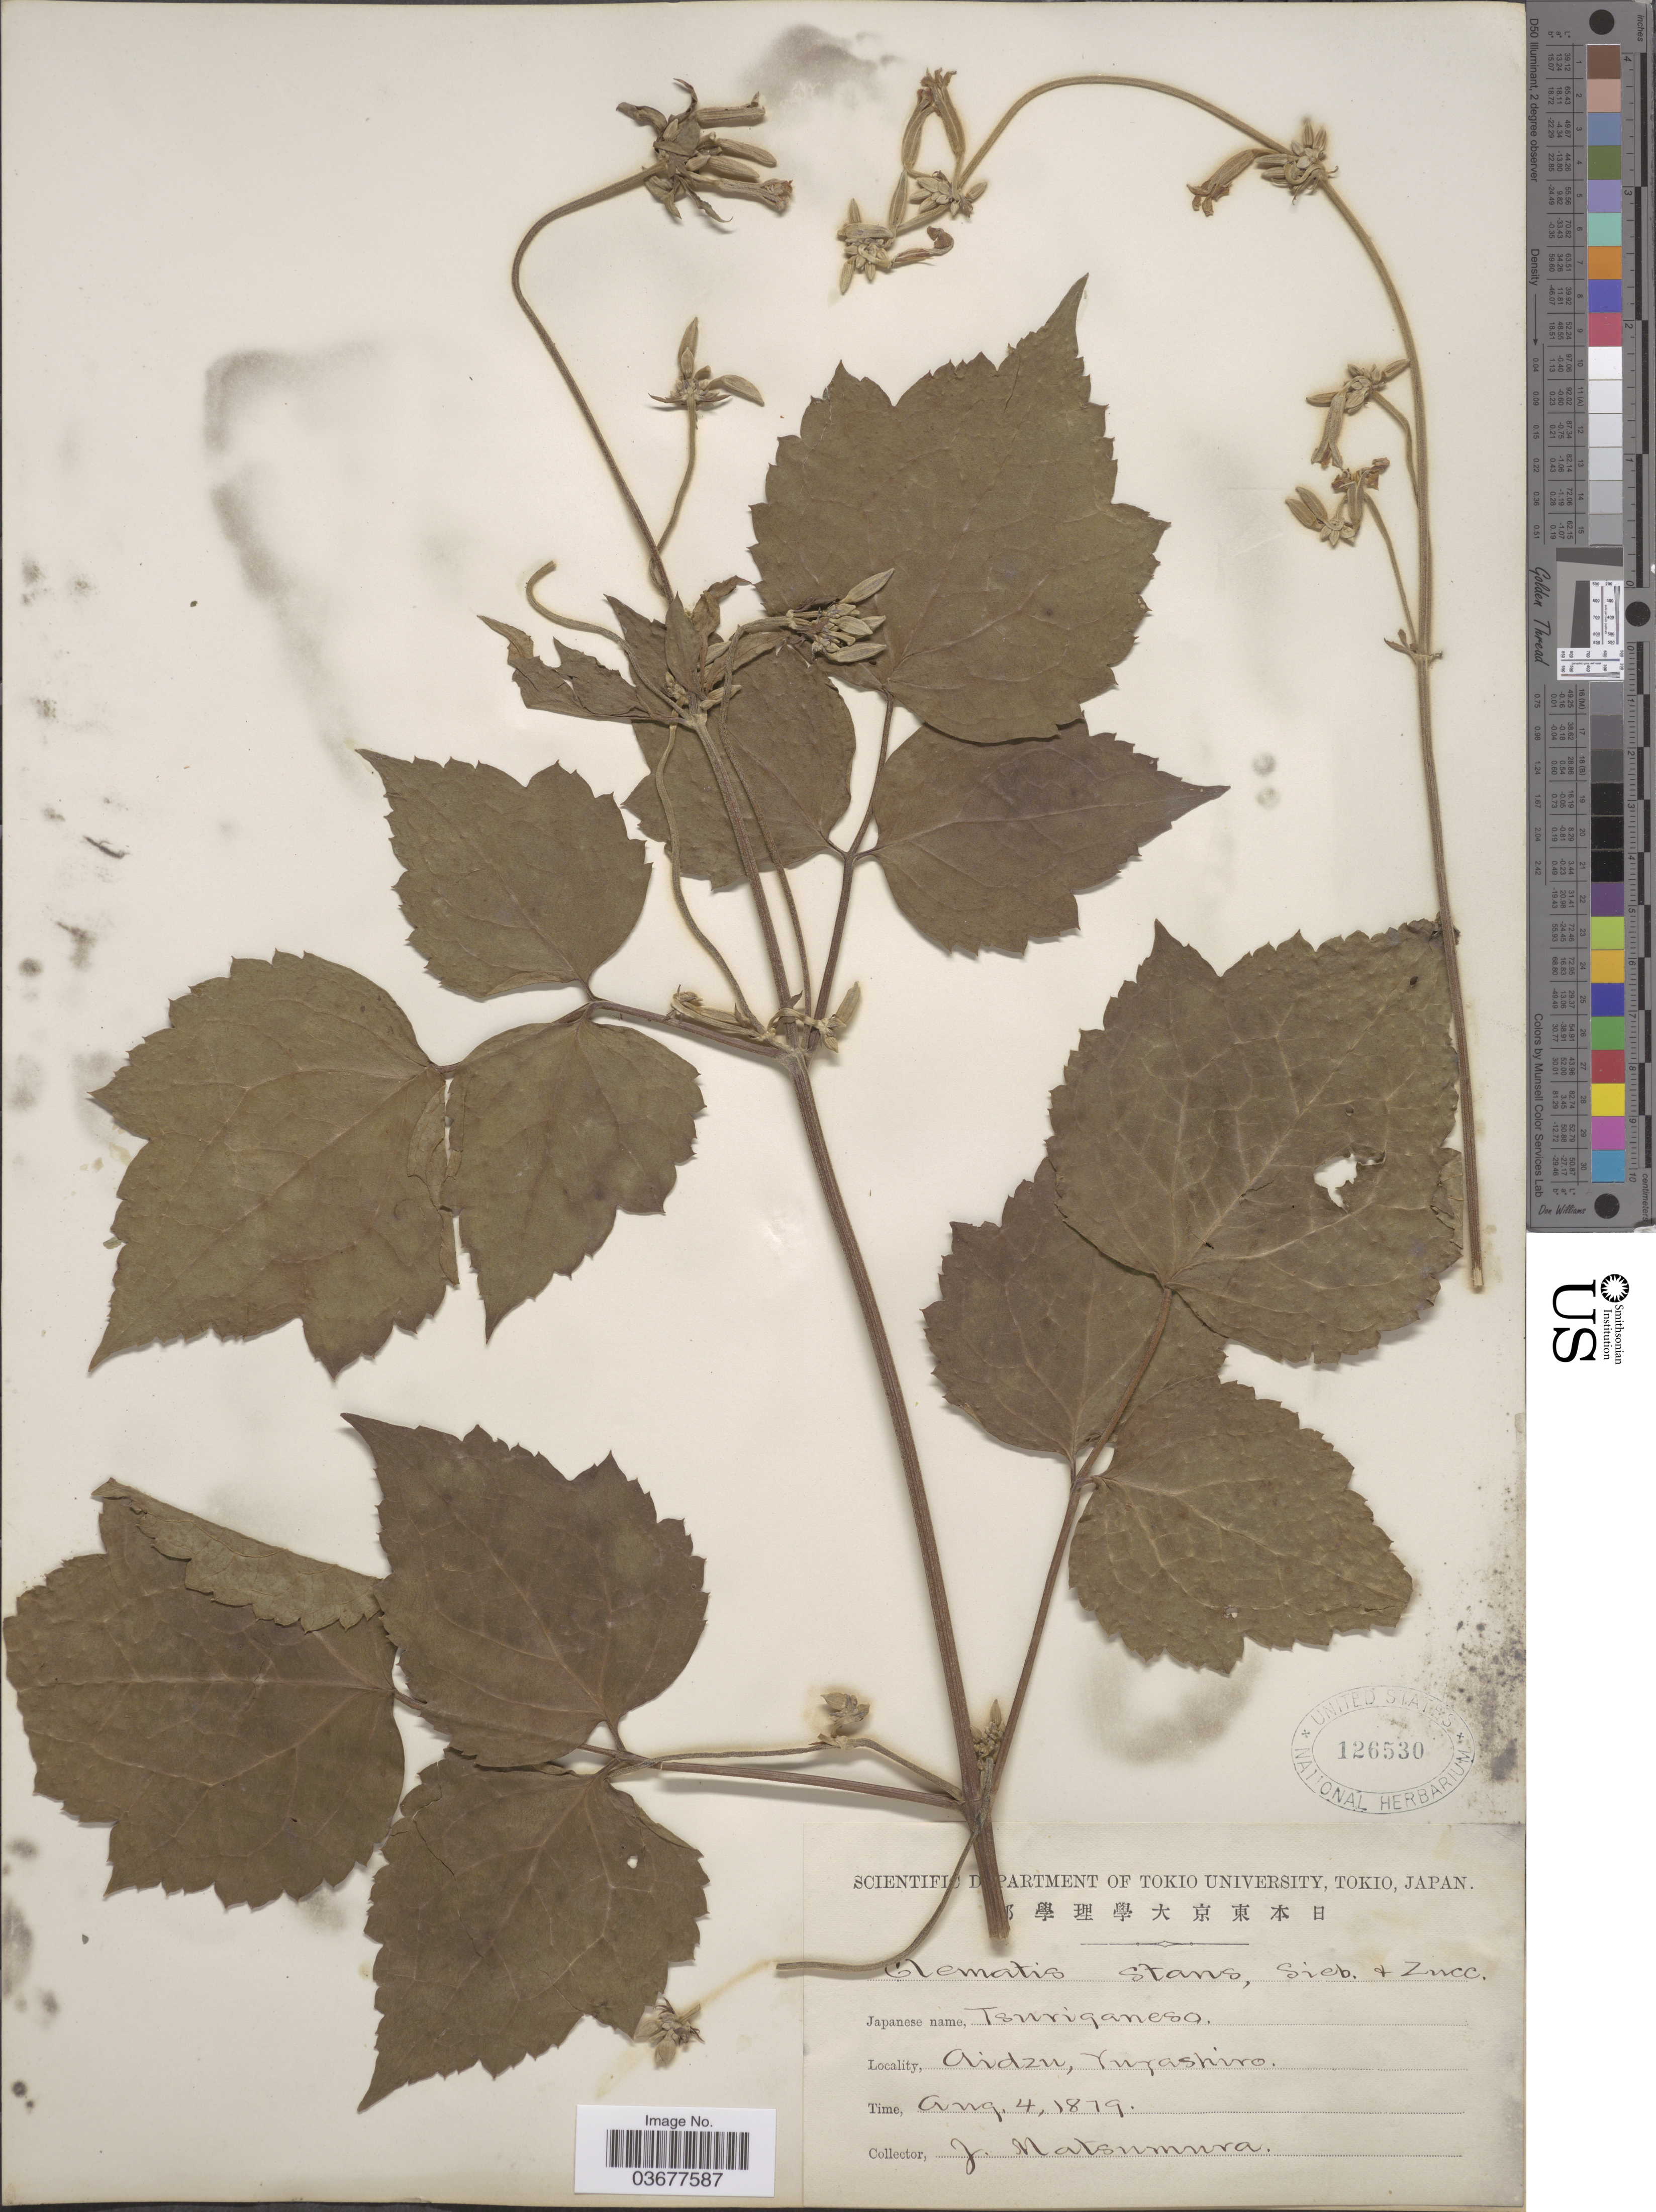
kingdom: Plantae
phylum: Tracheophyta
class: Magnoliopsida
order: Ranunculales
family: Ranunculaceae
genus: Clematis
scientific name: Clematis stans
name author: Siebold & Zucc.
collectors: J. Matsumura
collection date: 1879-08-04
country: Japan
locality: Aidzu, Yurashiro.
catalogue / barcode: US 126530